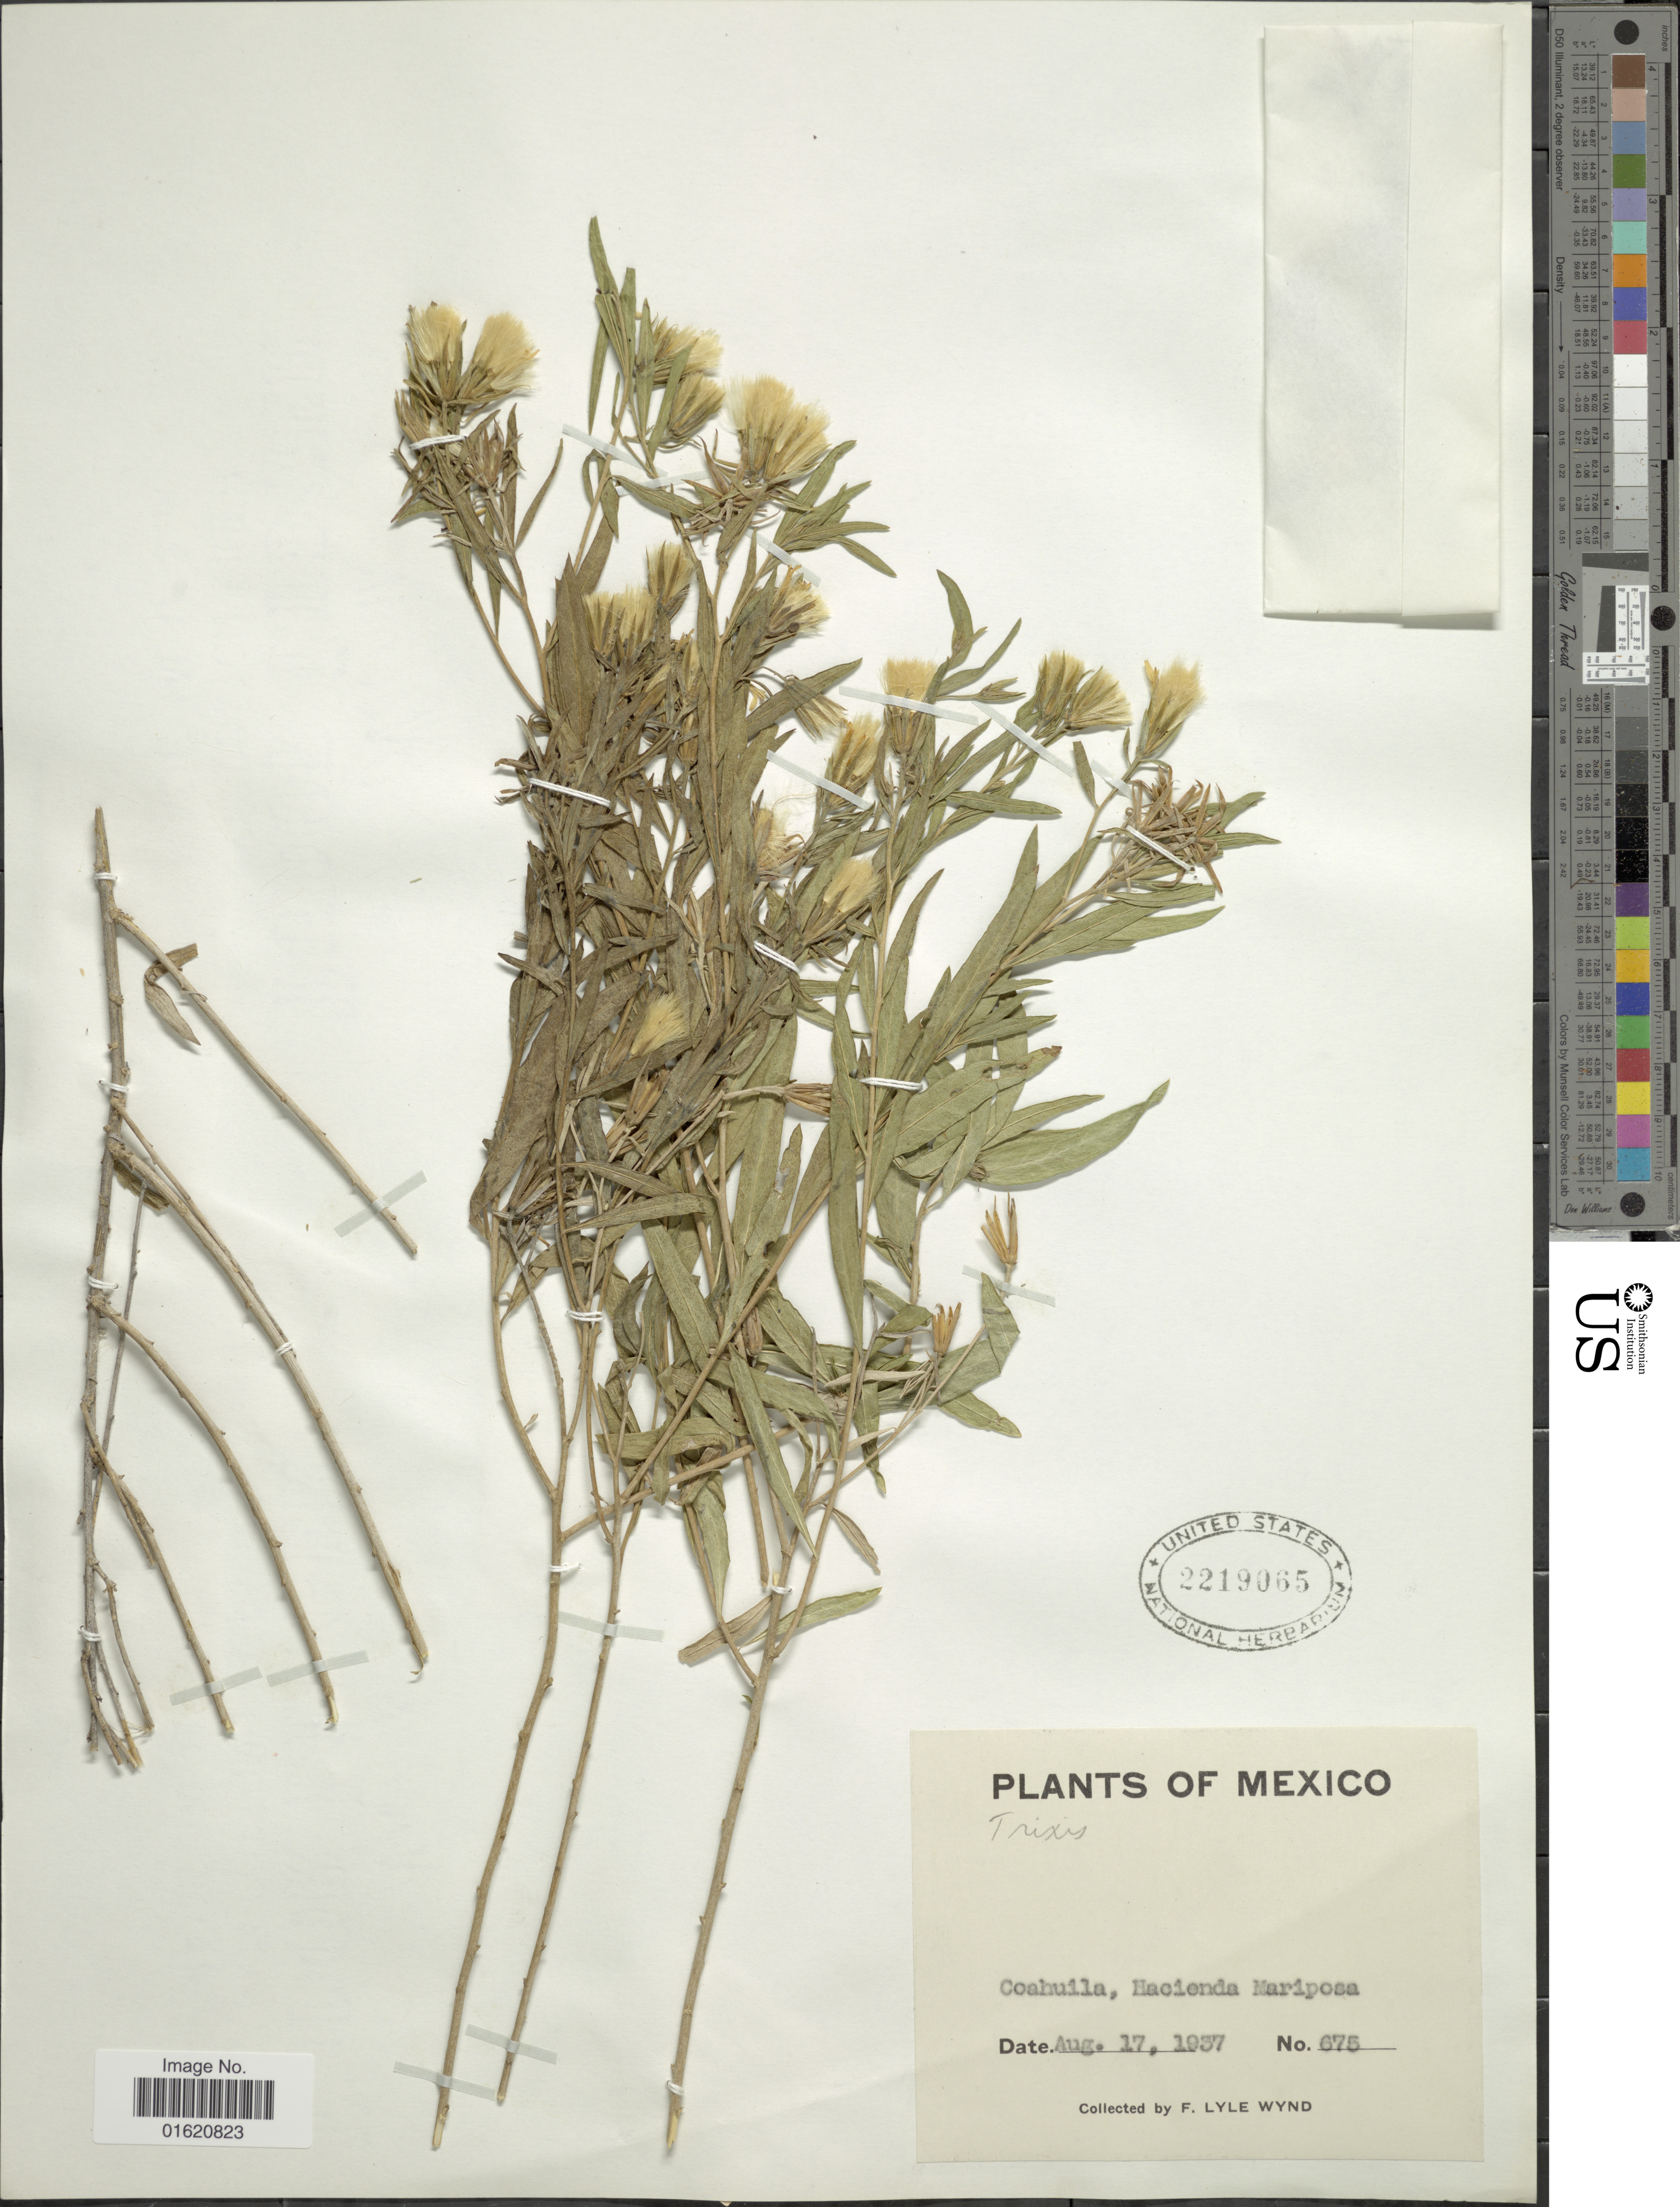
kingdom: Plantae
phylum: Tracheophyta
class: Magnoliopsida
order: Asterales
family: Asteraceae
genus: Trixis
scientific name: Trixis sp.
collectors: F. L. Wynd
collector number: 675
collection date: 1937-08-17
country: Mexico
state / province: Coahuila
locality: Hacienda Mariposa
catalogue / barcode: US 2219065